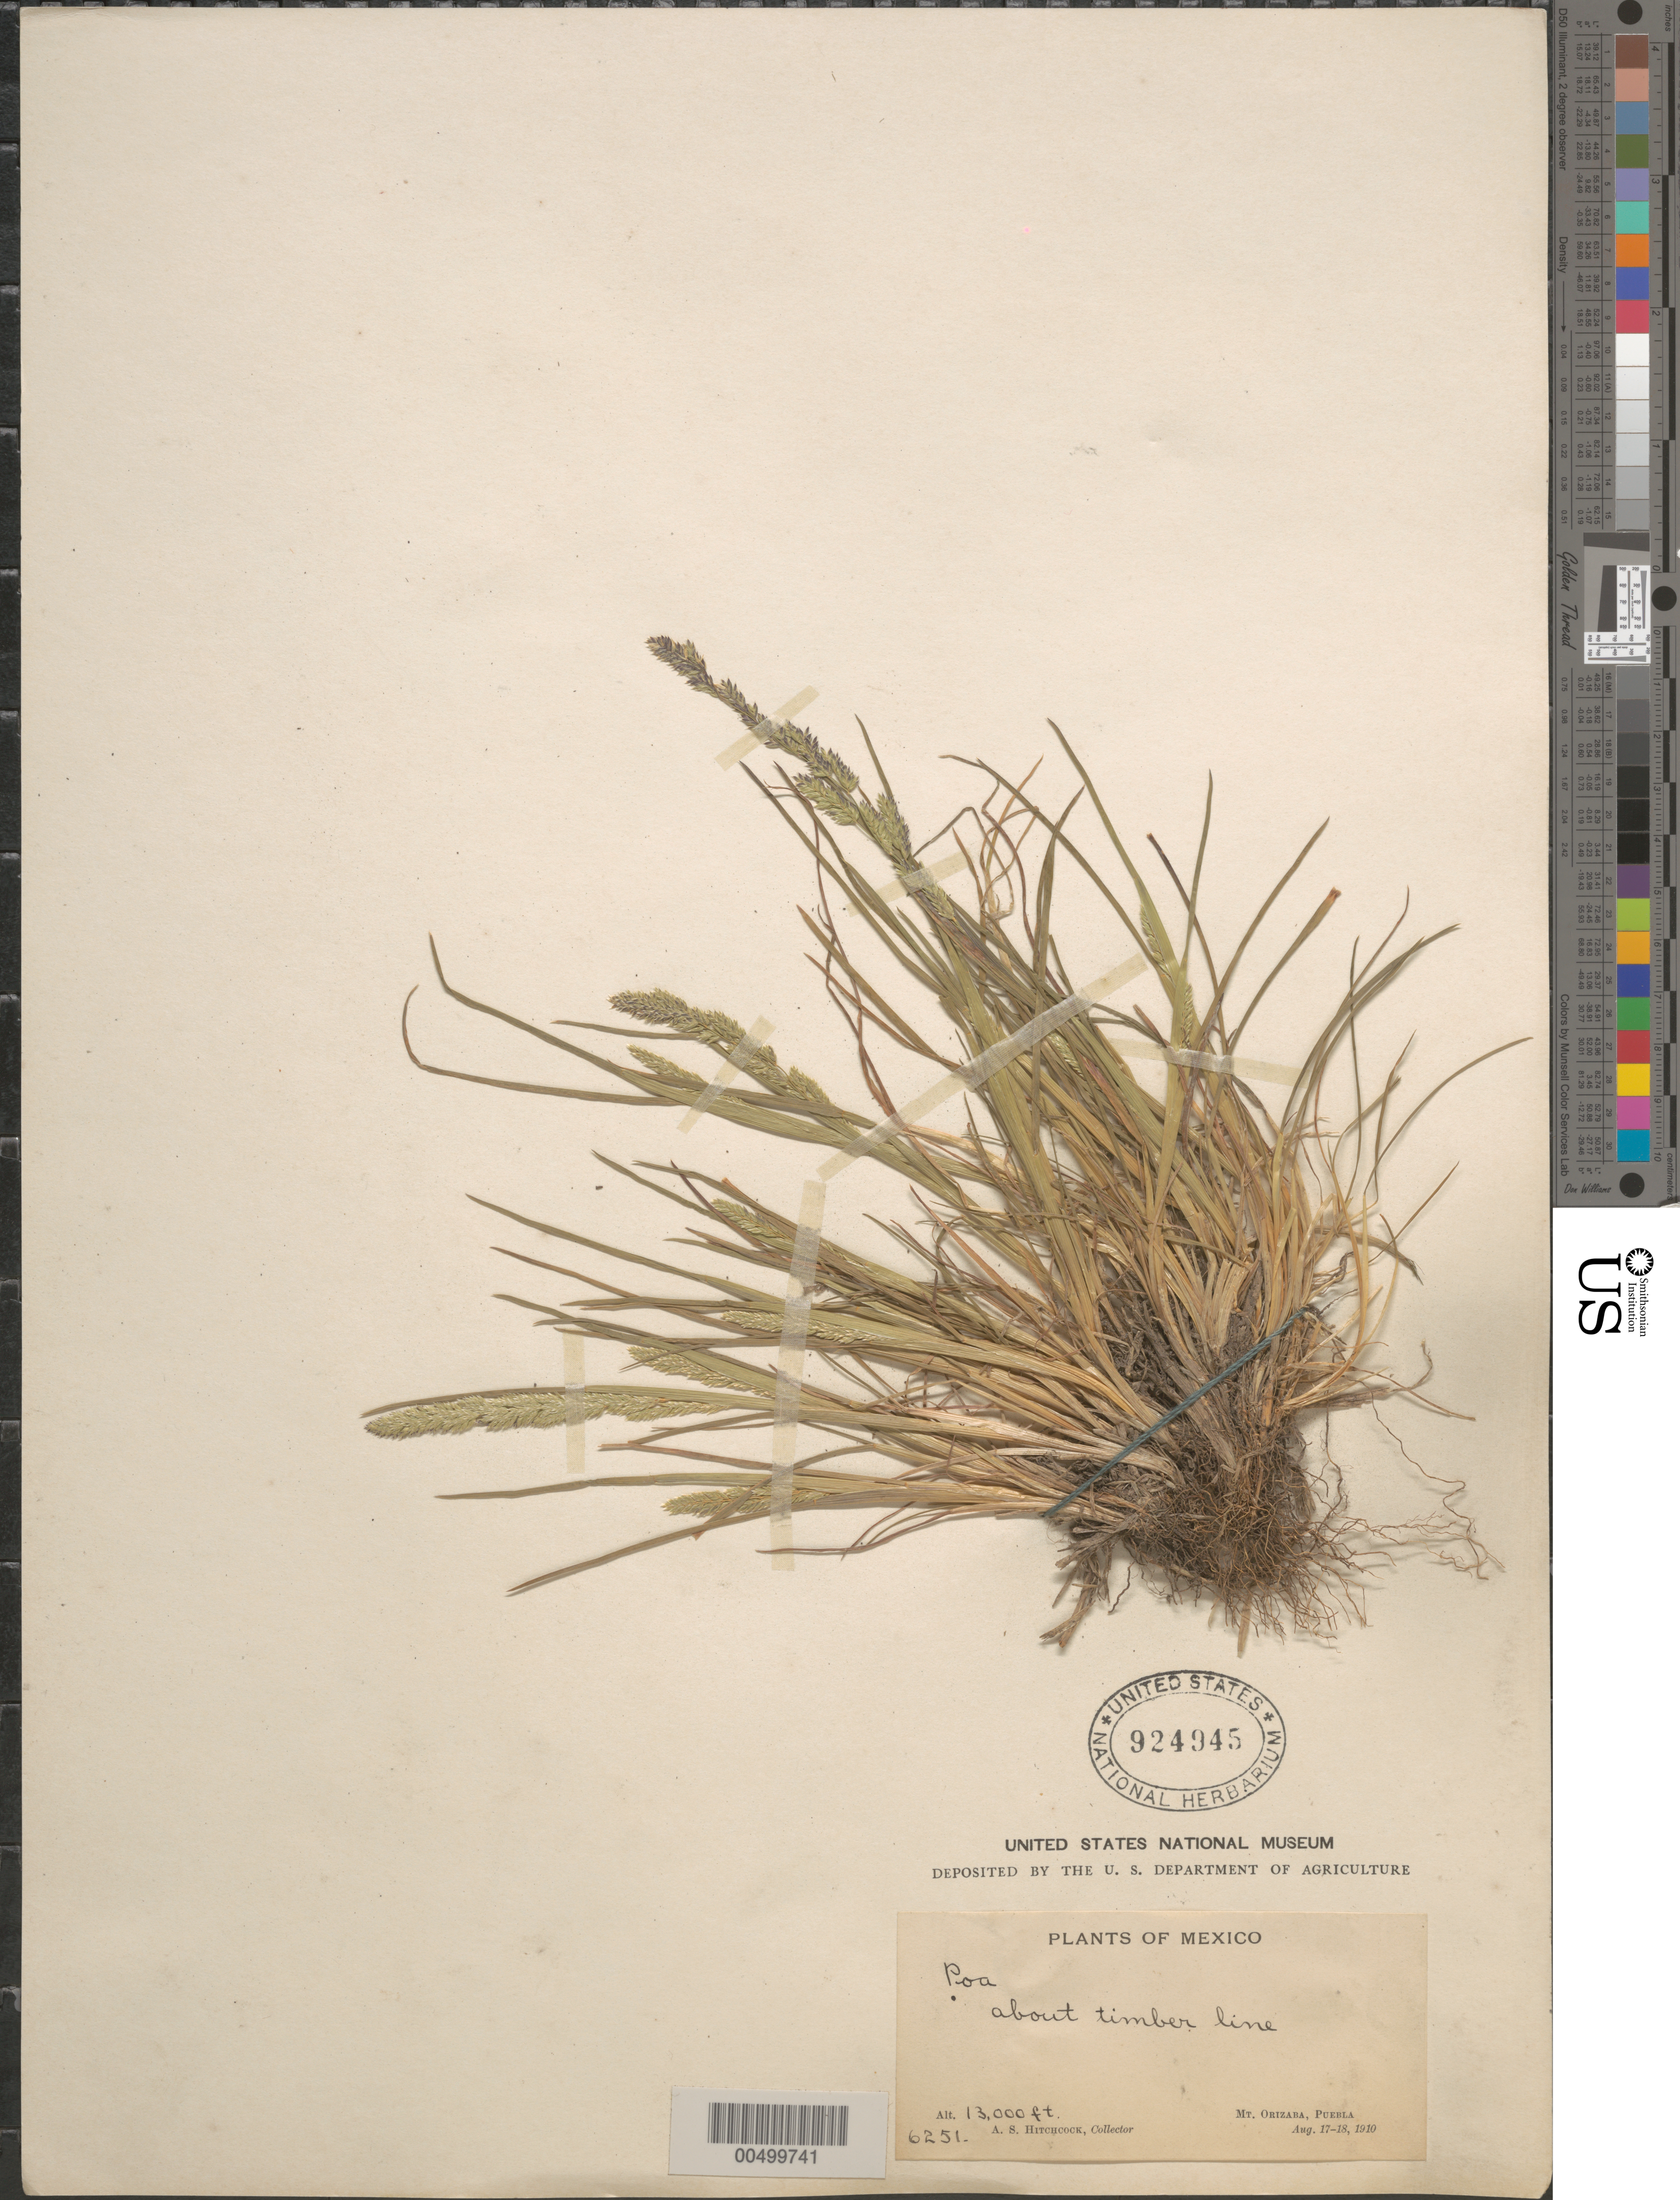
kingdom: Plantae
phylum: Tracheophyta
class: Liliopsida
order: Poales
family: Poaceae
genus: Poa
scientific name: Poa scaberula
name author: Hook. f.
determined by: Soreng, Robert J., Research Associate (BOT), Smithsonian Institution - National Museum of Natural History (UNITED STATES)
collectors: A. S. Hitchcock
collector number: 6251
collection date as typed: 17 Aug 1910 to 18 Aug 1910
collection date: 1910-08-17/1910-08-18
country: Mexico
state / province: Puebla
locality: Mt Orizaba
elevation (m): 3962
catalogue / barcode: US 924245